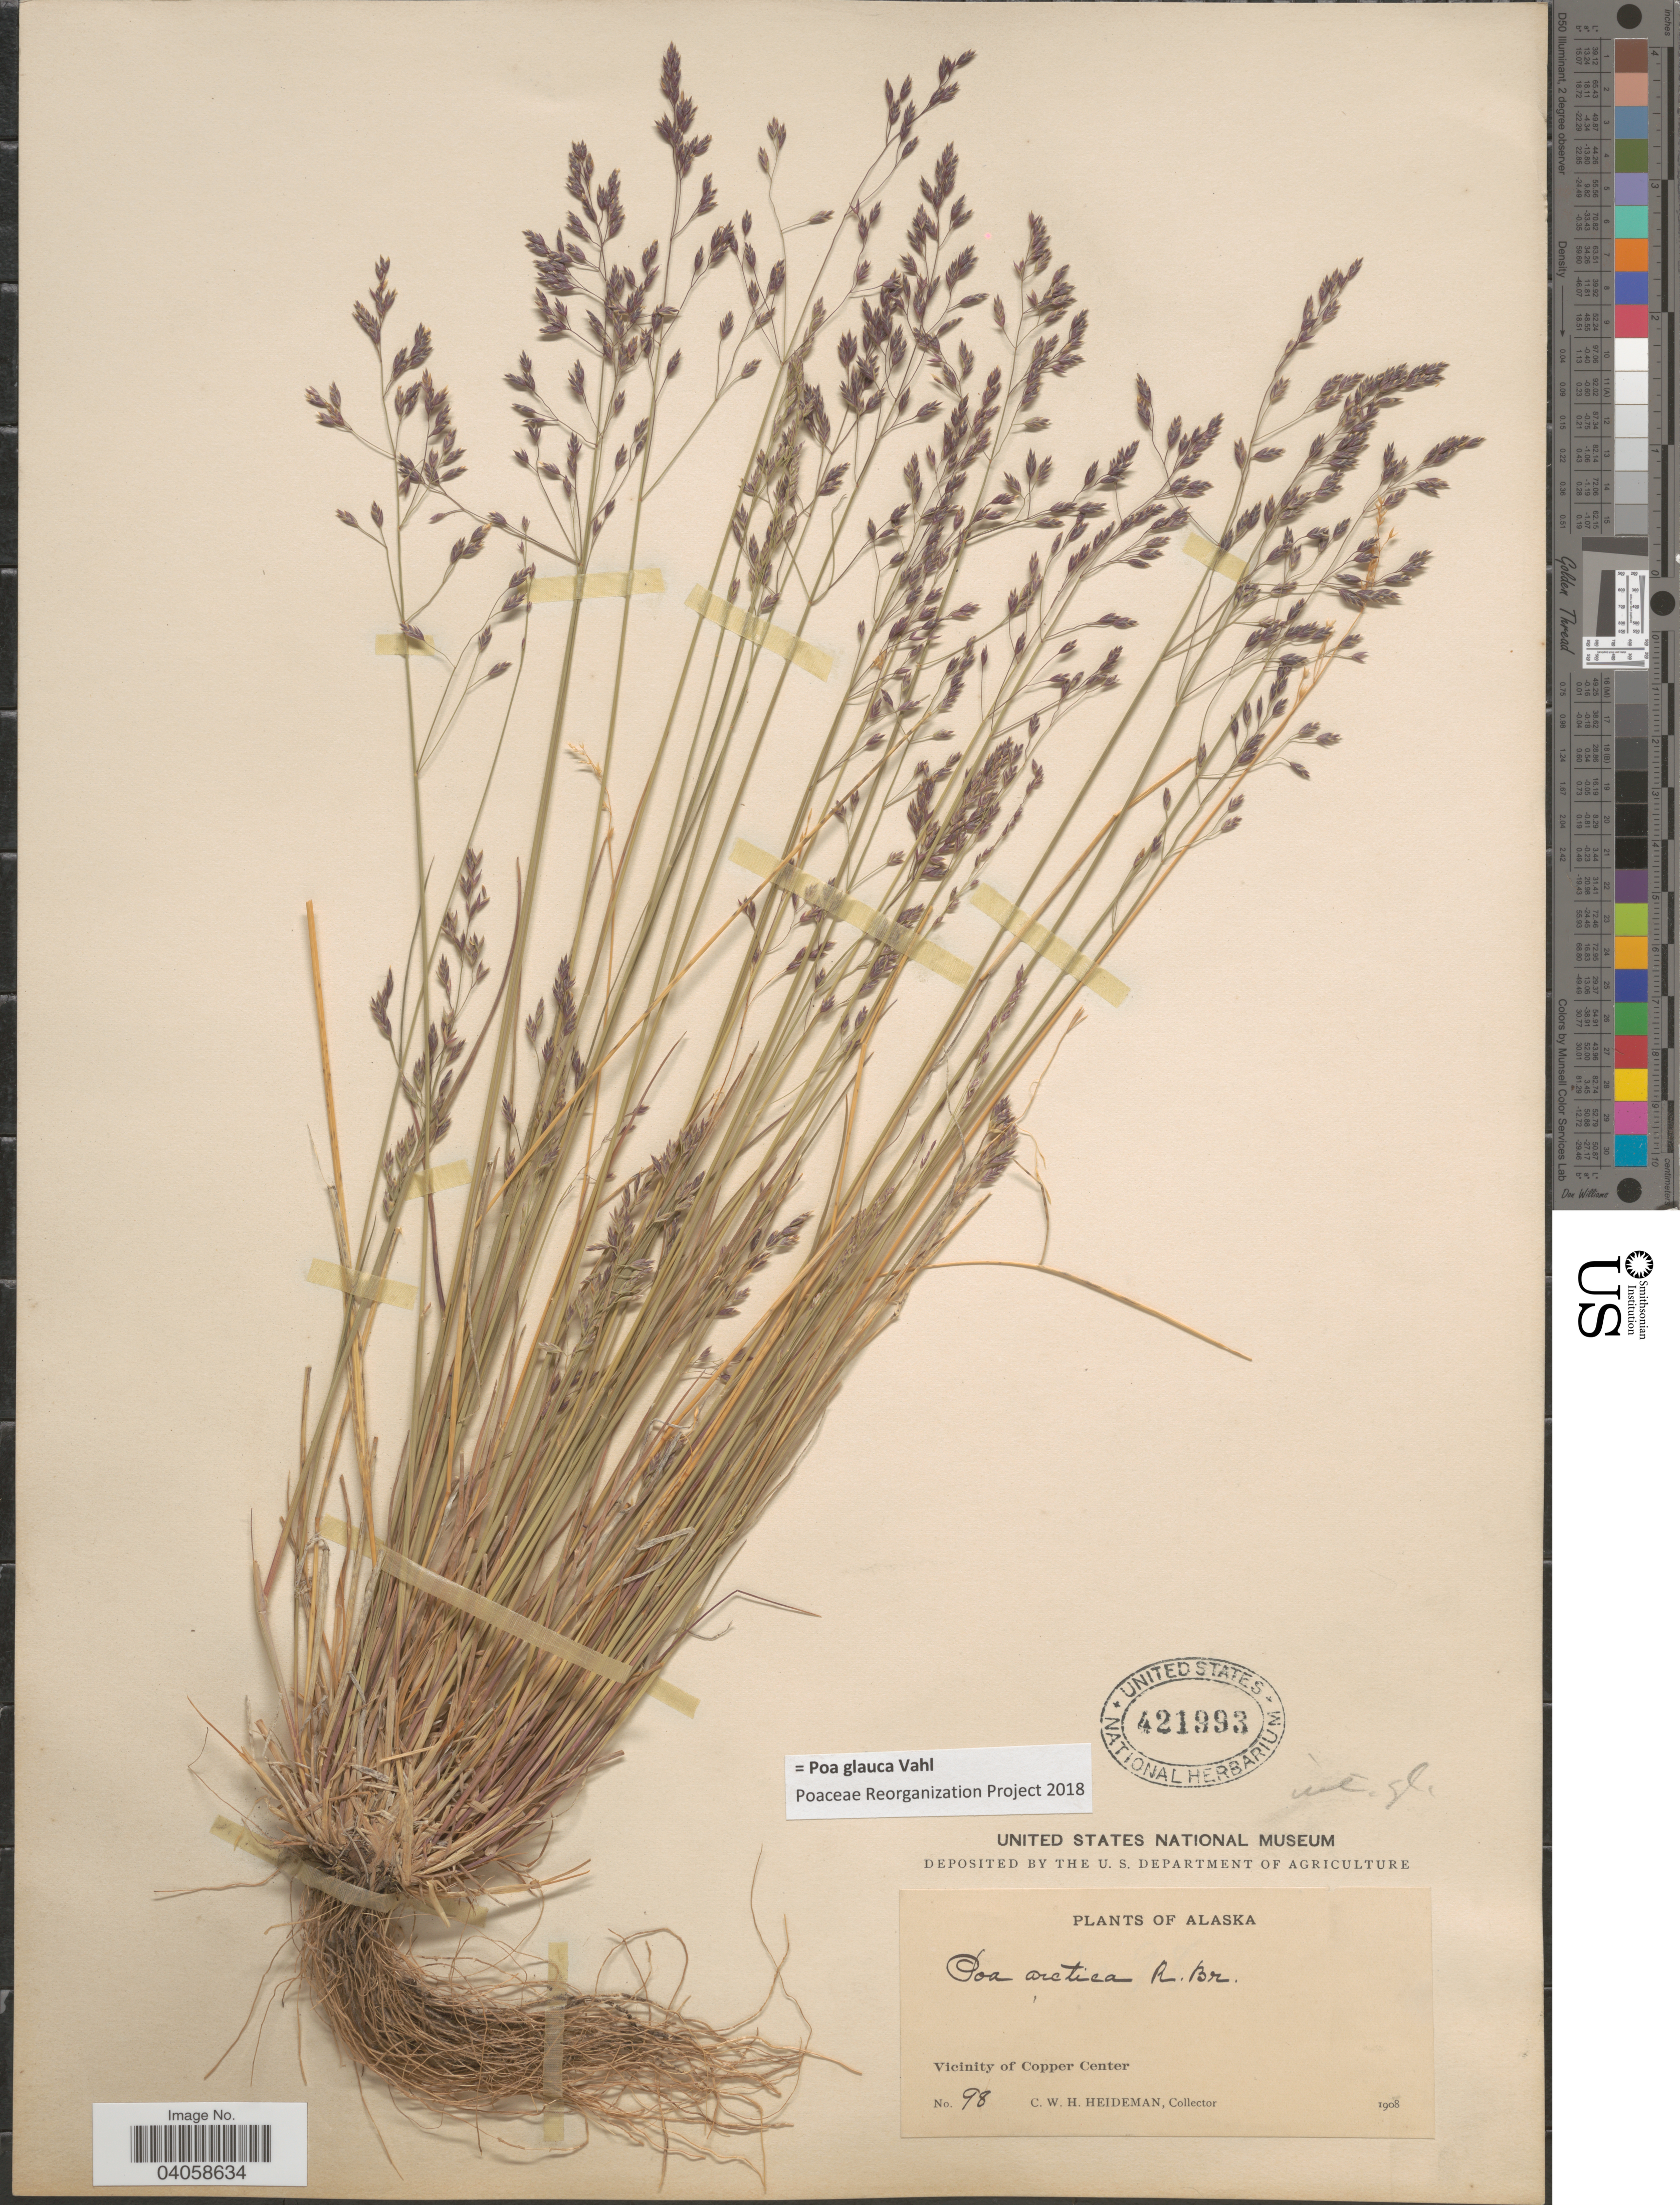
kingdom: Plantae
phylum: Tracheophyta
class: Liliopsida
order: Poales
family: Poaceae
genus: Poa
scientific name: Poa glauca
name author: Vahl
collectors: C. Heideman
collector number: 98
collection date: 1908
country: United States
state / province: Alaska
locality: Vicinity of Copper Center.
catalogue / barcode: US 421993